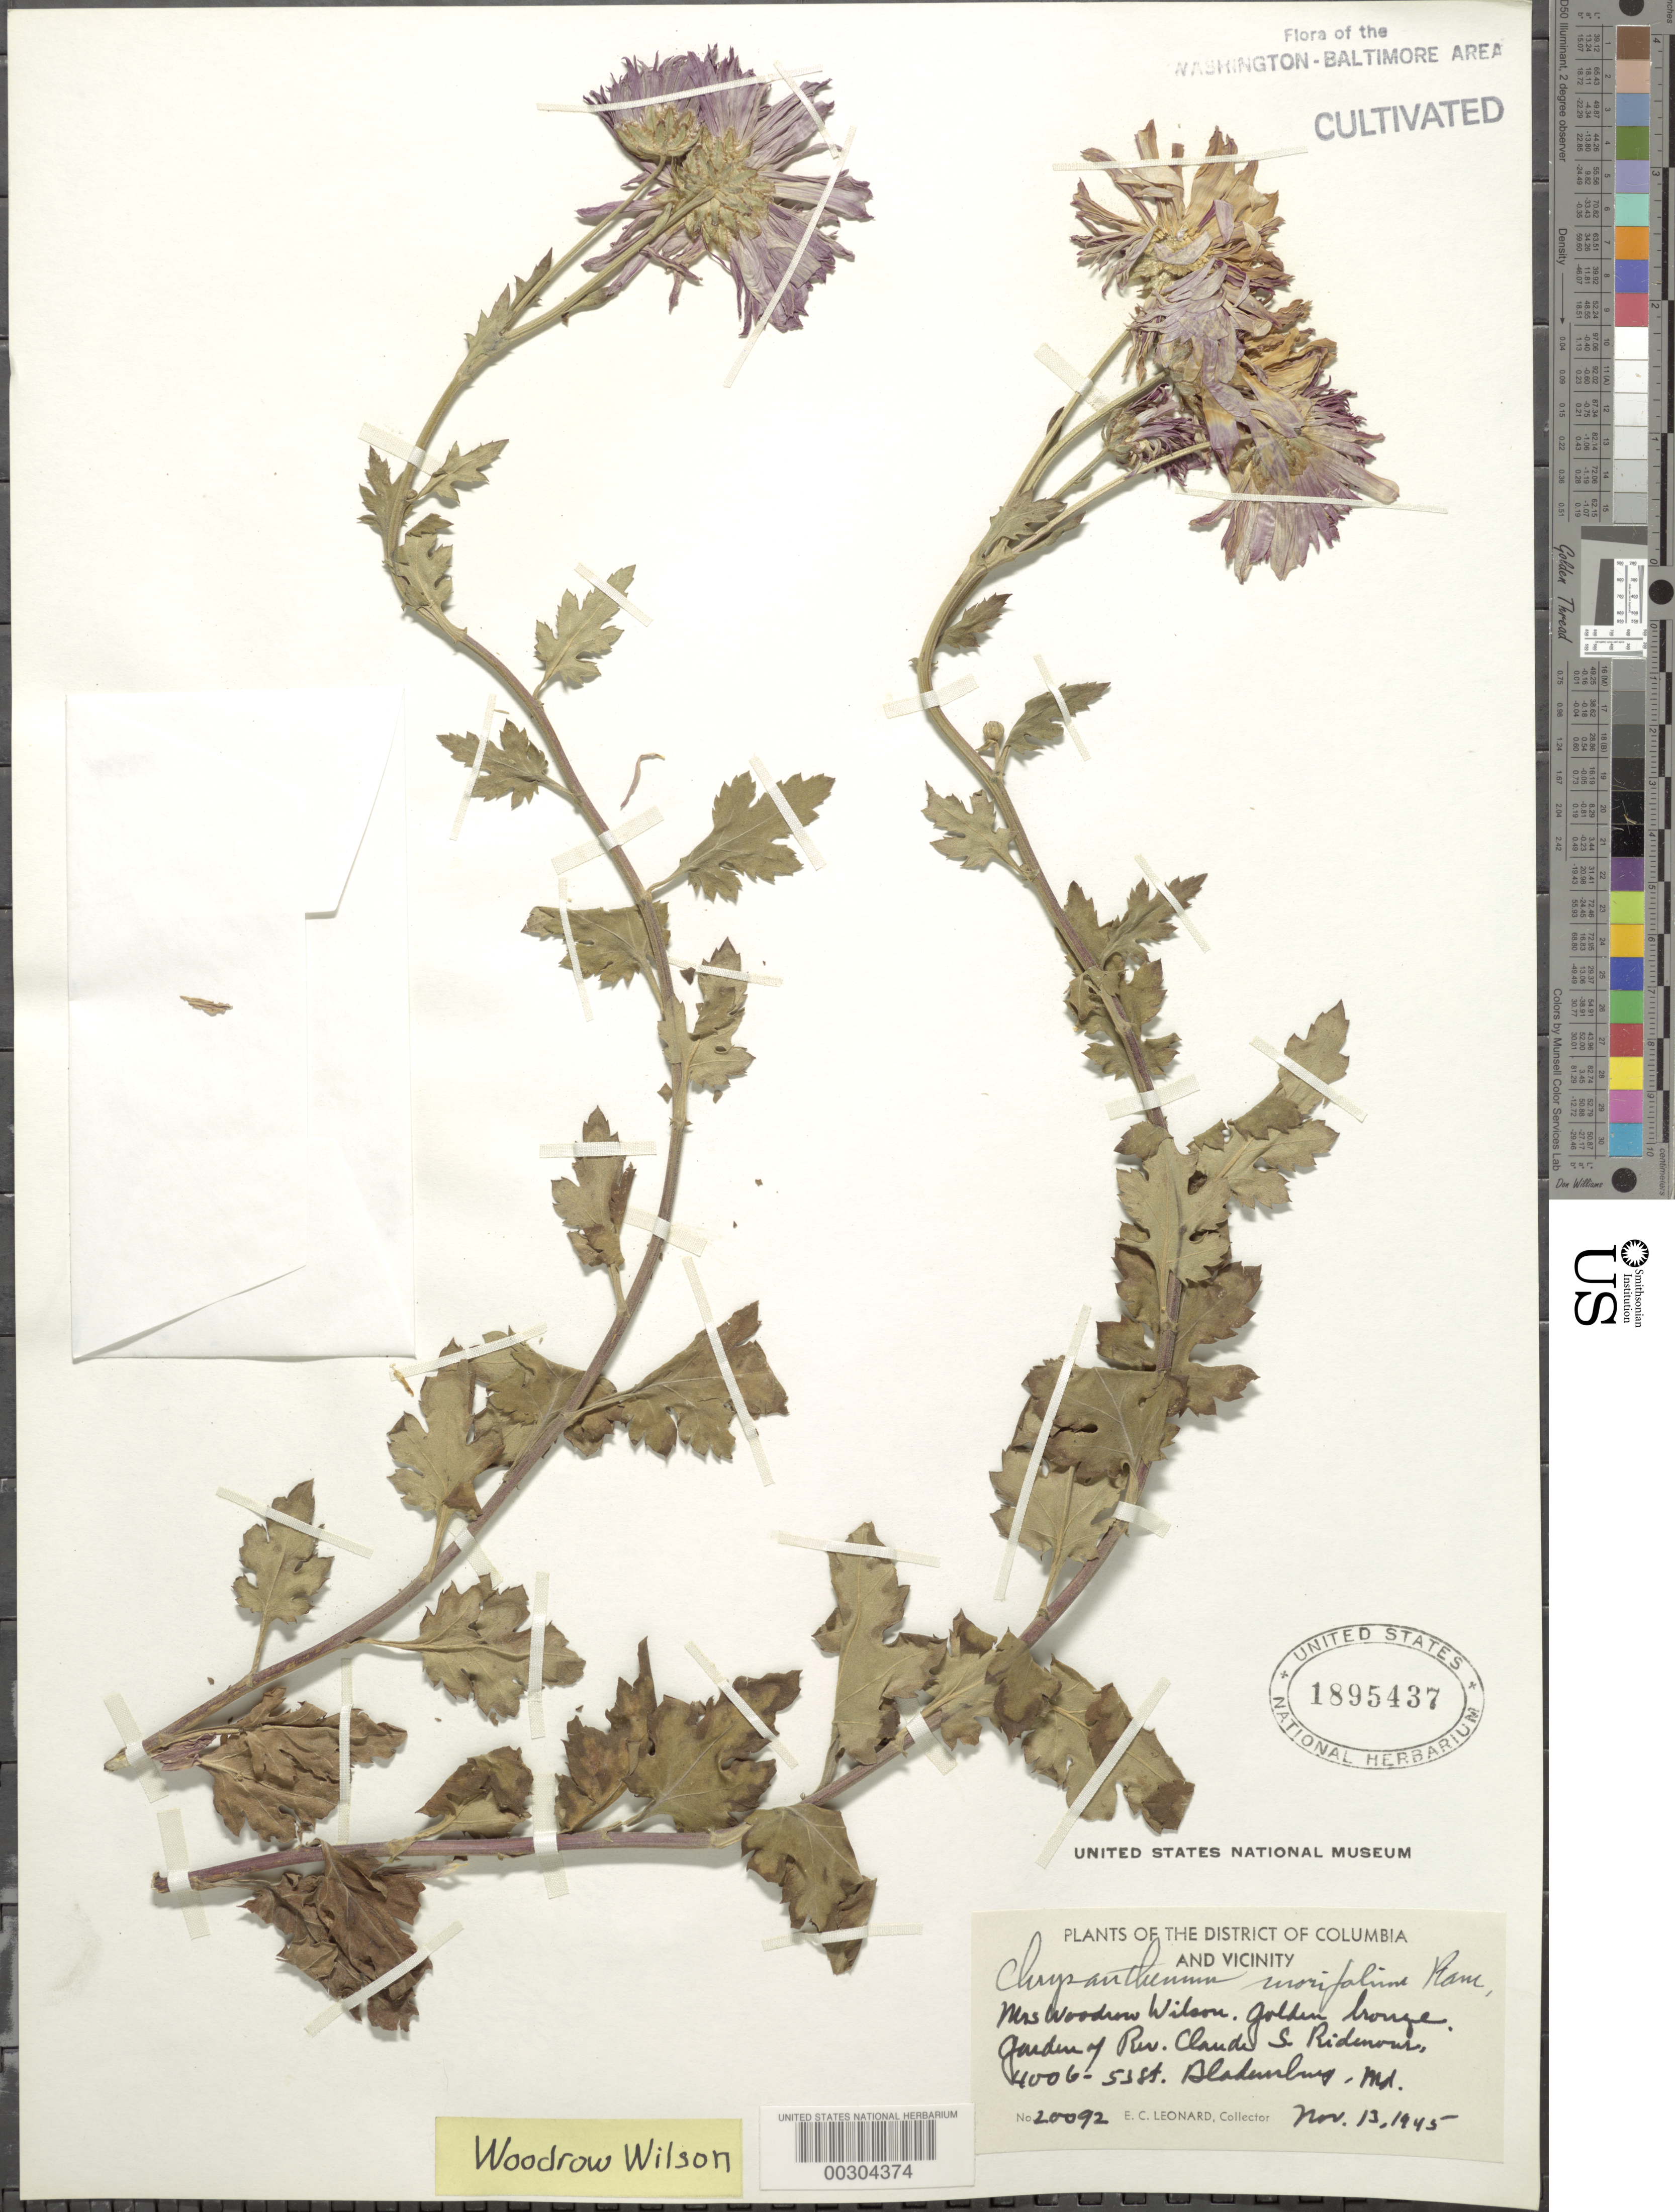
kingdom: Plantae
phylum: Tracheophyta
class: Magnoliopsida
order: Asterales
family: Asteraceae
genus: Chrysanthemum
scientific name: Chrysanthemum morifolium 'Woodrow Wilson'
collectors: E. C. Leonard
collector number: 20092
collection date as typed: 13 Nov 1945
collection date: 1945-11-13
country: United States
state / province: Maryland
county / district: Prince George's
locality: Bladensburg, 4006 53 St, C.S. Ridenour's garden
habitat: Garden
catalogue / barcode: US 1895437